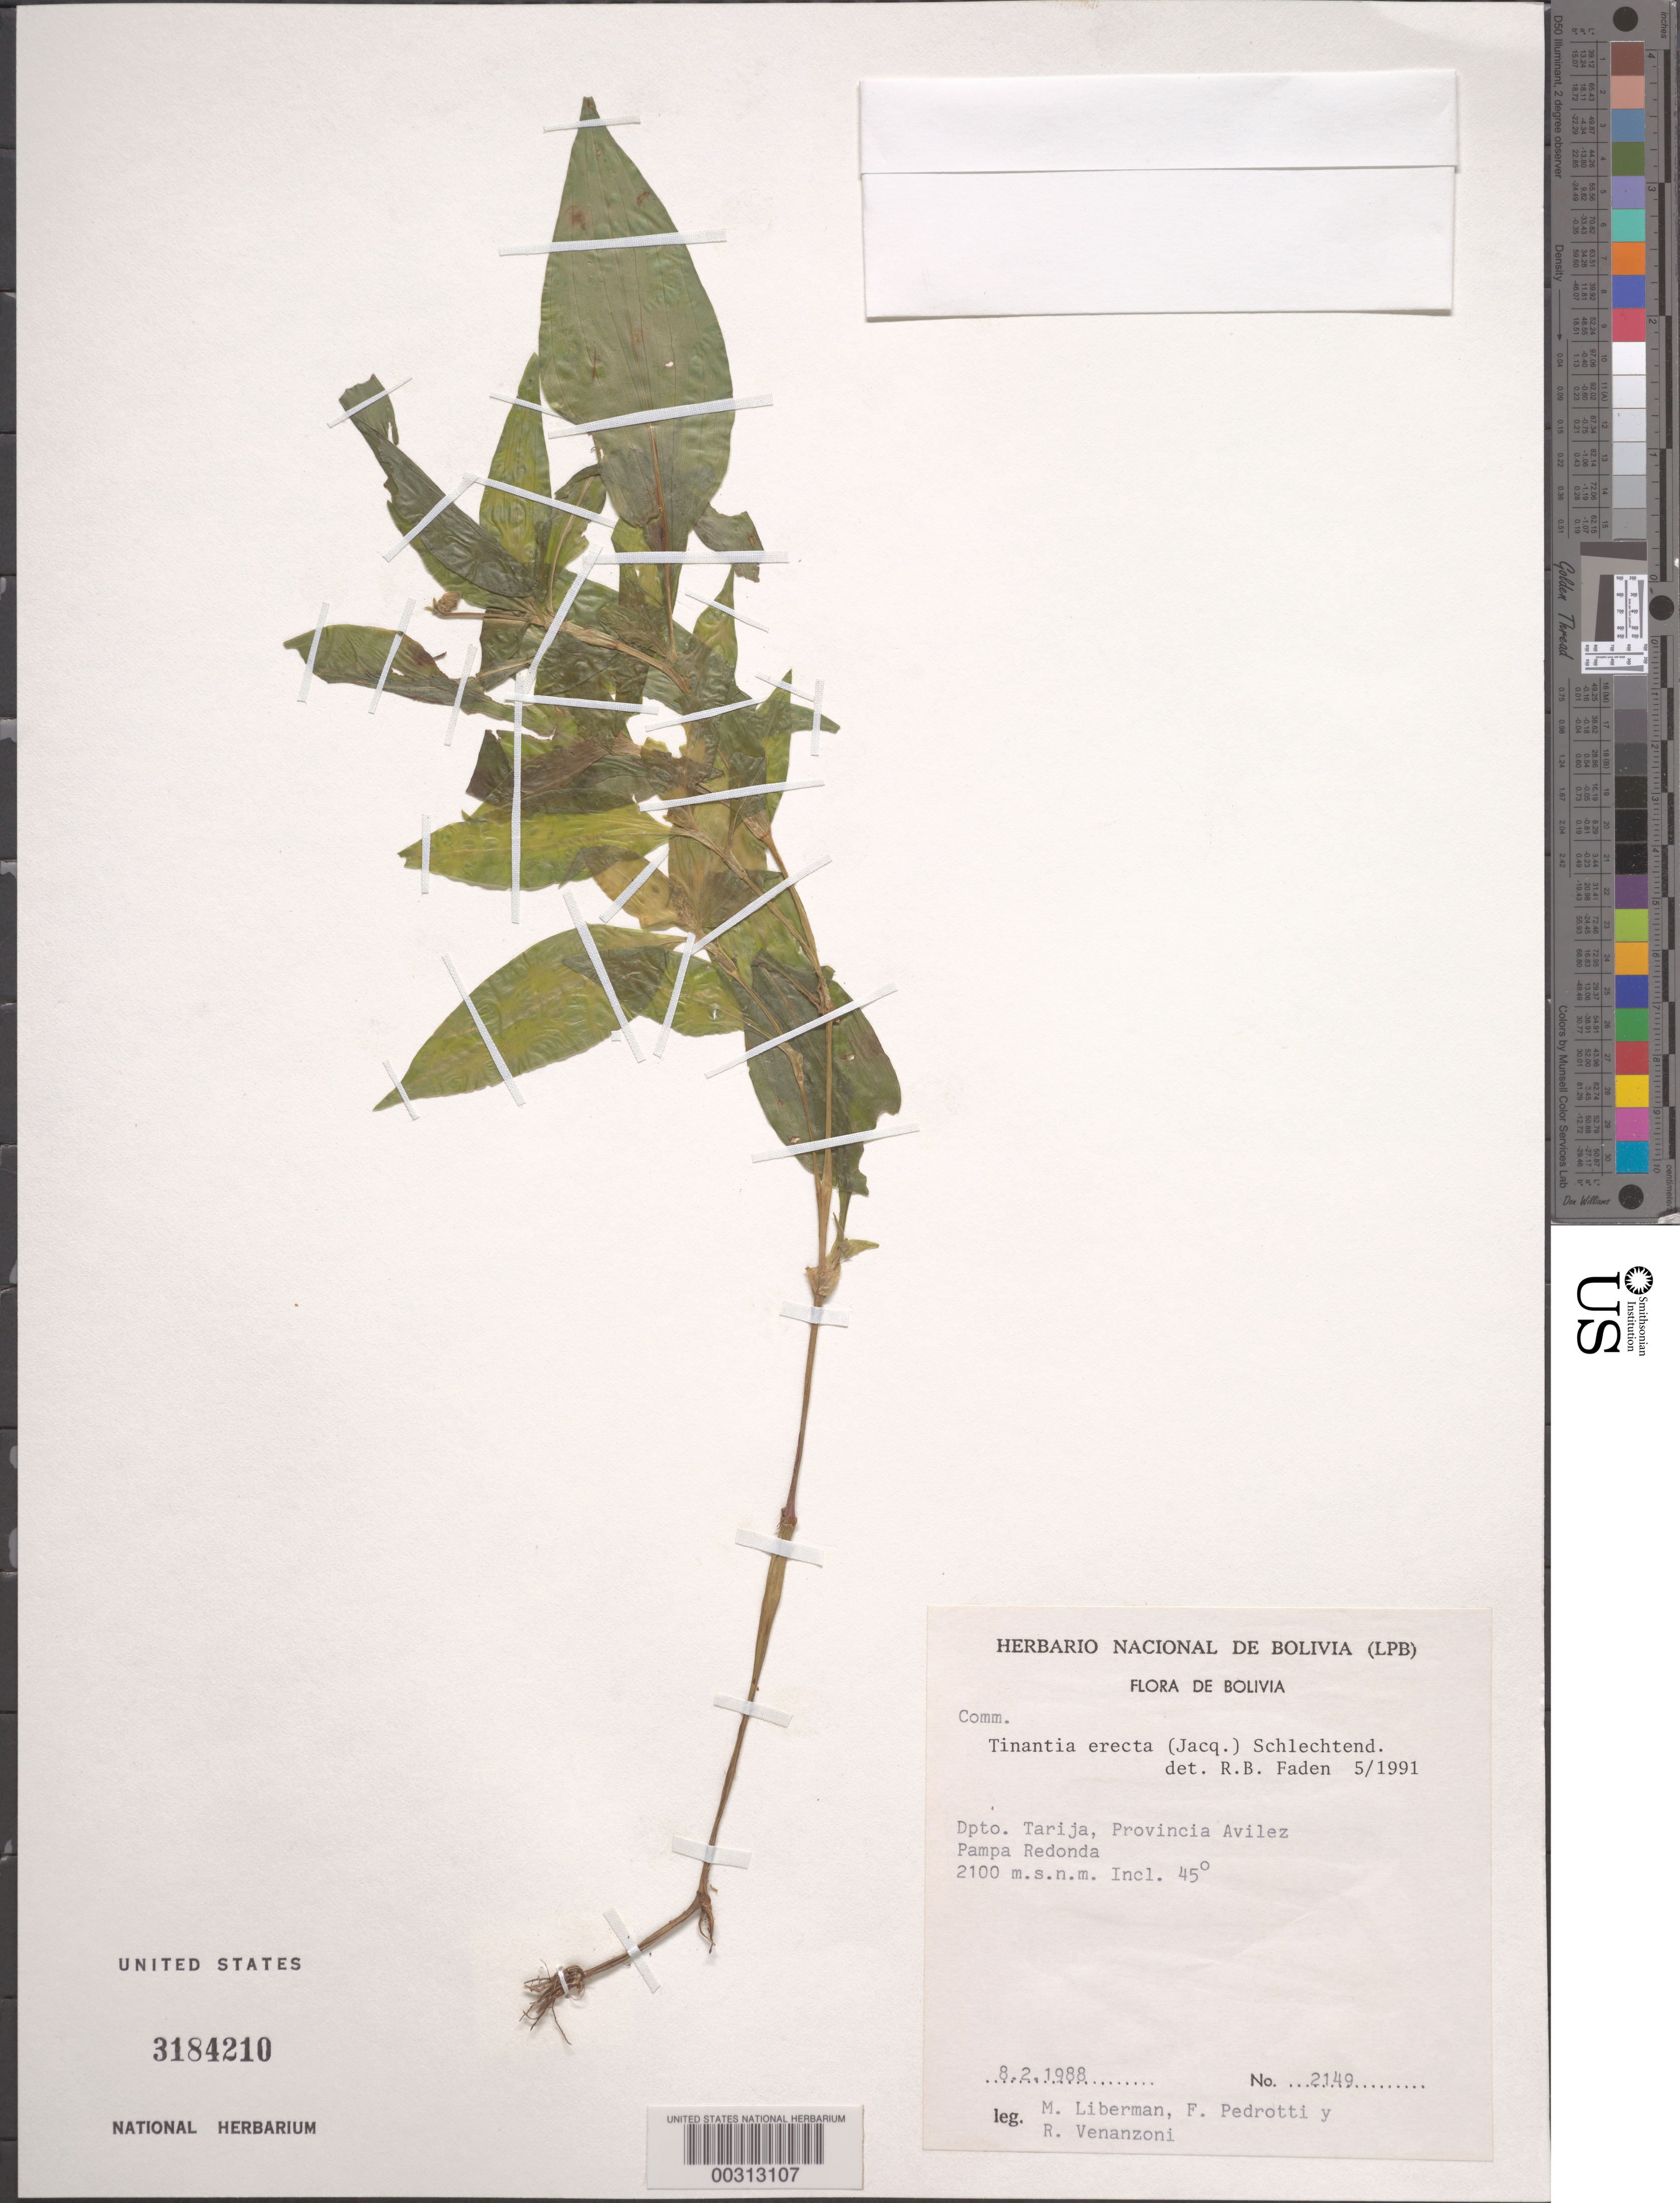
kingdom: Plantae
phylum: Tracheophyta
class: Liliopsida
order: Commelinales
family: Commelinaceae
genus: Tinantia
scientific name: Tinantia erecta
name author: (Jacq.) Fenzl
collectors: M. Liberman, F. Pedrotti & R. Venanzoni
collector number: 2149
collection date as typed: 08 Feb 1988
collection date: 1988-02-08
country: Bolivia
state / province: Tarija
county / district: Avilez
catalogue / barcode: US 3184210